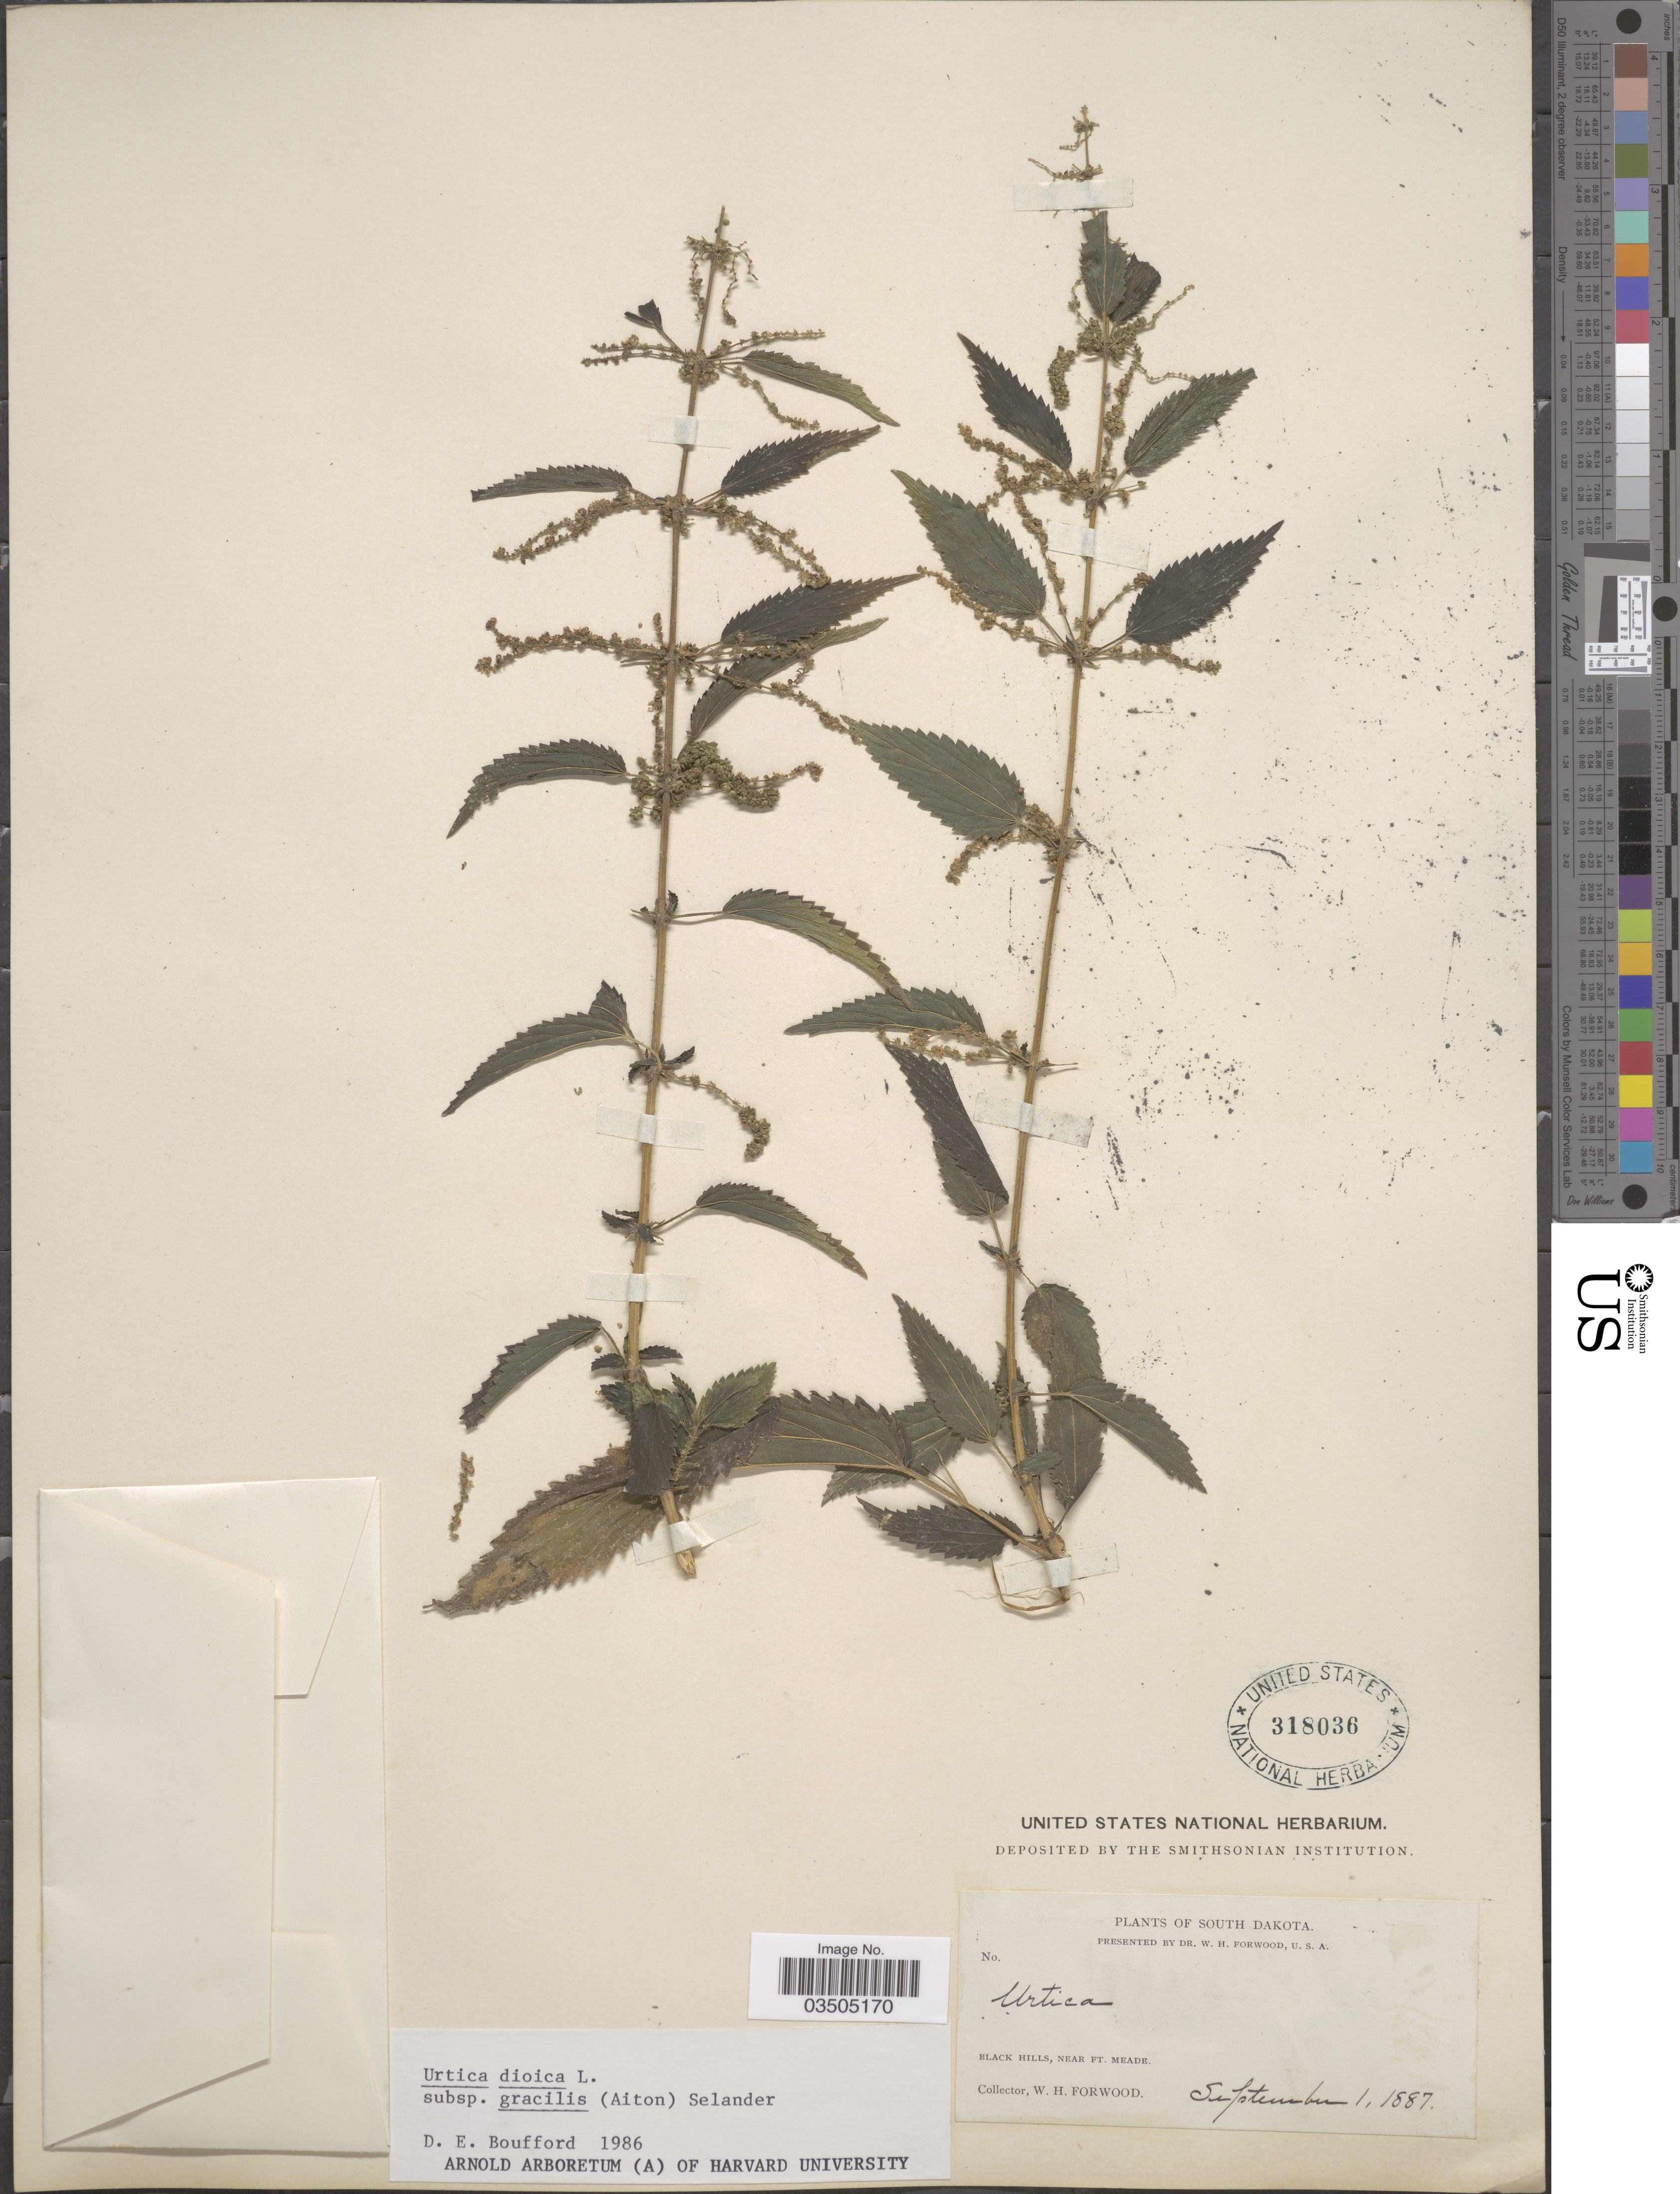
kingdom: Plantae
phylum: Tracheophyta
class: Magnoliopsida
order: Rosales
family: Urticaceae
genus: Urtica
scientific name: Urtica dioica subsp. gracilis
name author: L.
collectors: W. Forwood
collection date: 1887-09-01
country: United States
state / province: South Dakota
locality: Black hills, near Ft. Meade.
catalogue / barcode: US 318036